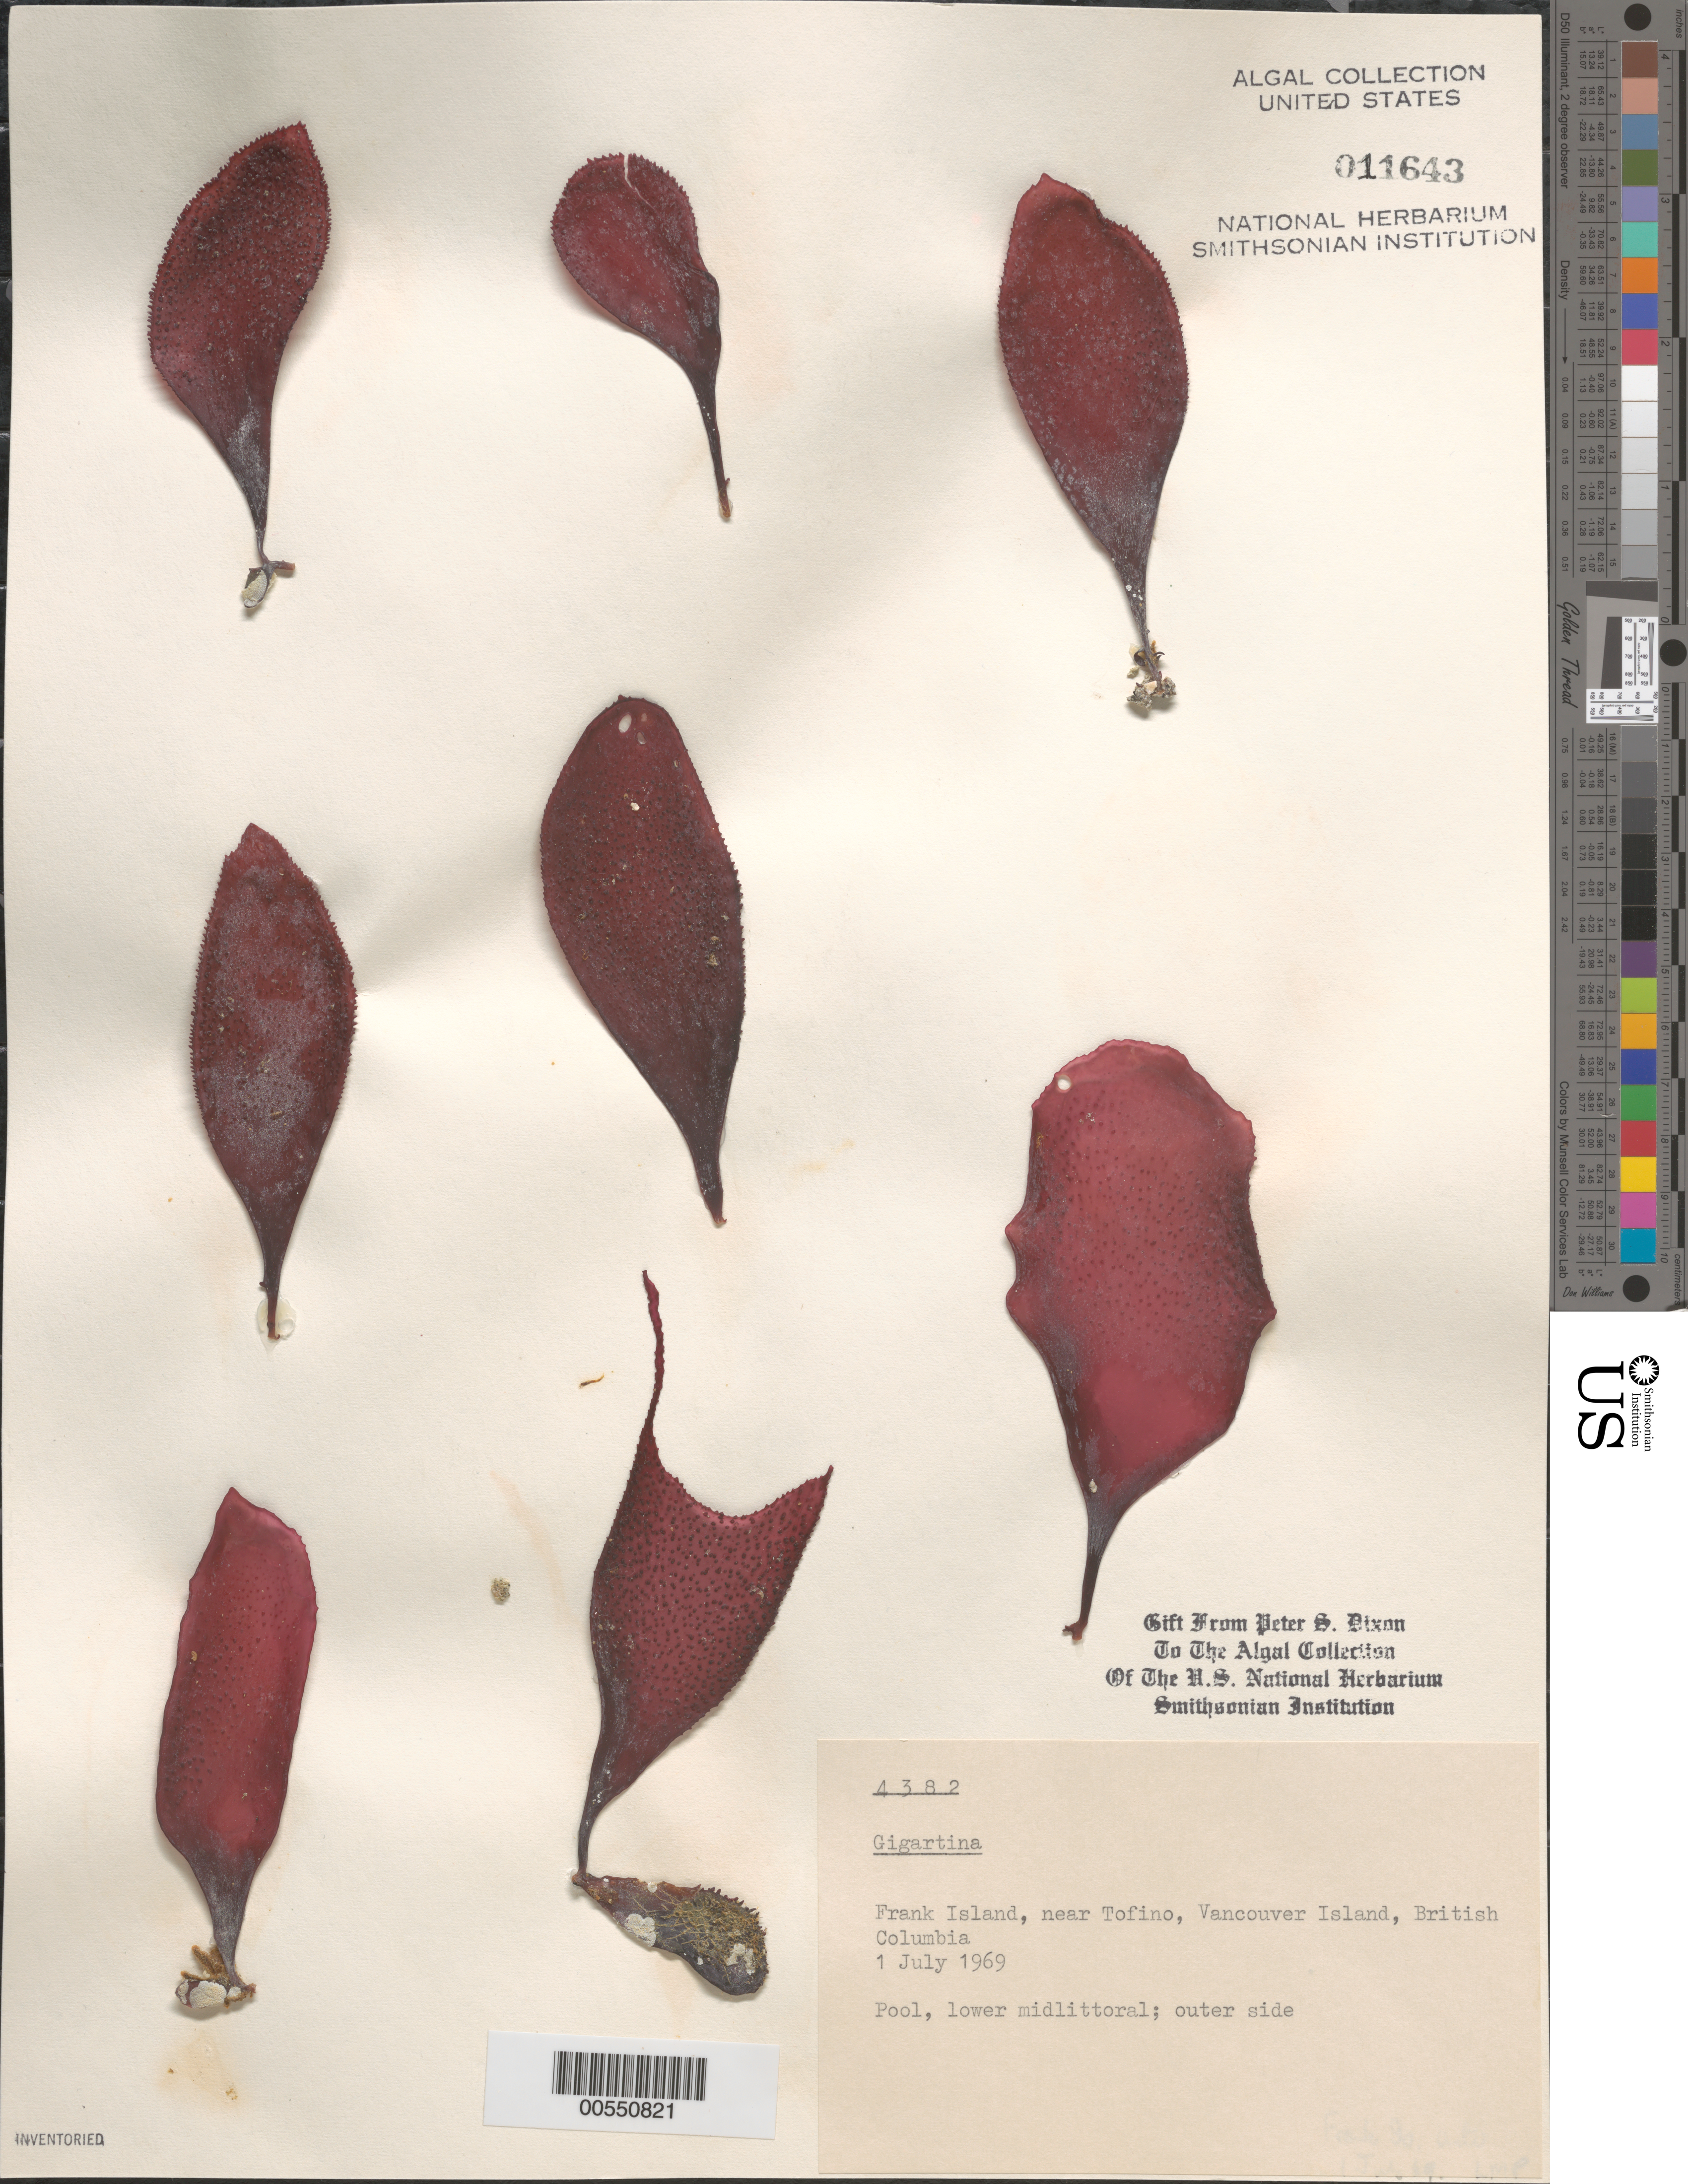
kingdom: Plantae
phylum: Rhodophyta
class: Florideophyceae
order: Gigartinales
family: Gigartinaceae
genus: Gigartina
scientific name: Gigartina sp.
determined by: Dixon, P. S.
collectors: P. S. Dixon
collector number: PSD 4382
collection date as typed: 01 Jul 1969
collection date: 1969-07-01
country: Canada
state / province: British Columbia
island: Frank Island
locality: Near Tofino, Vancouver Island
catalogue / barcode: US 11643